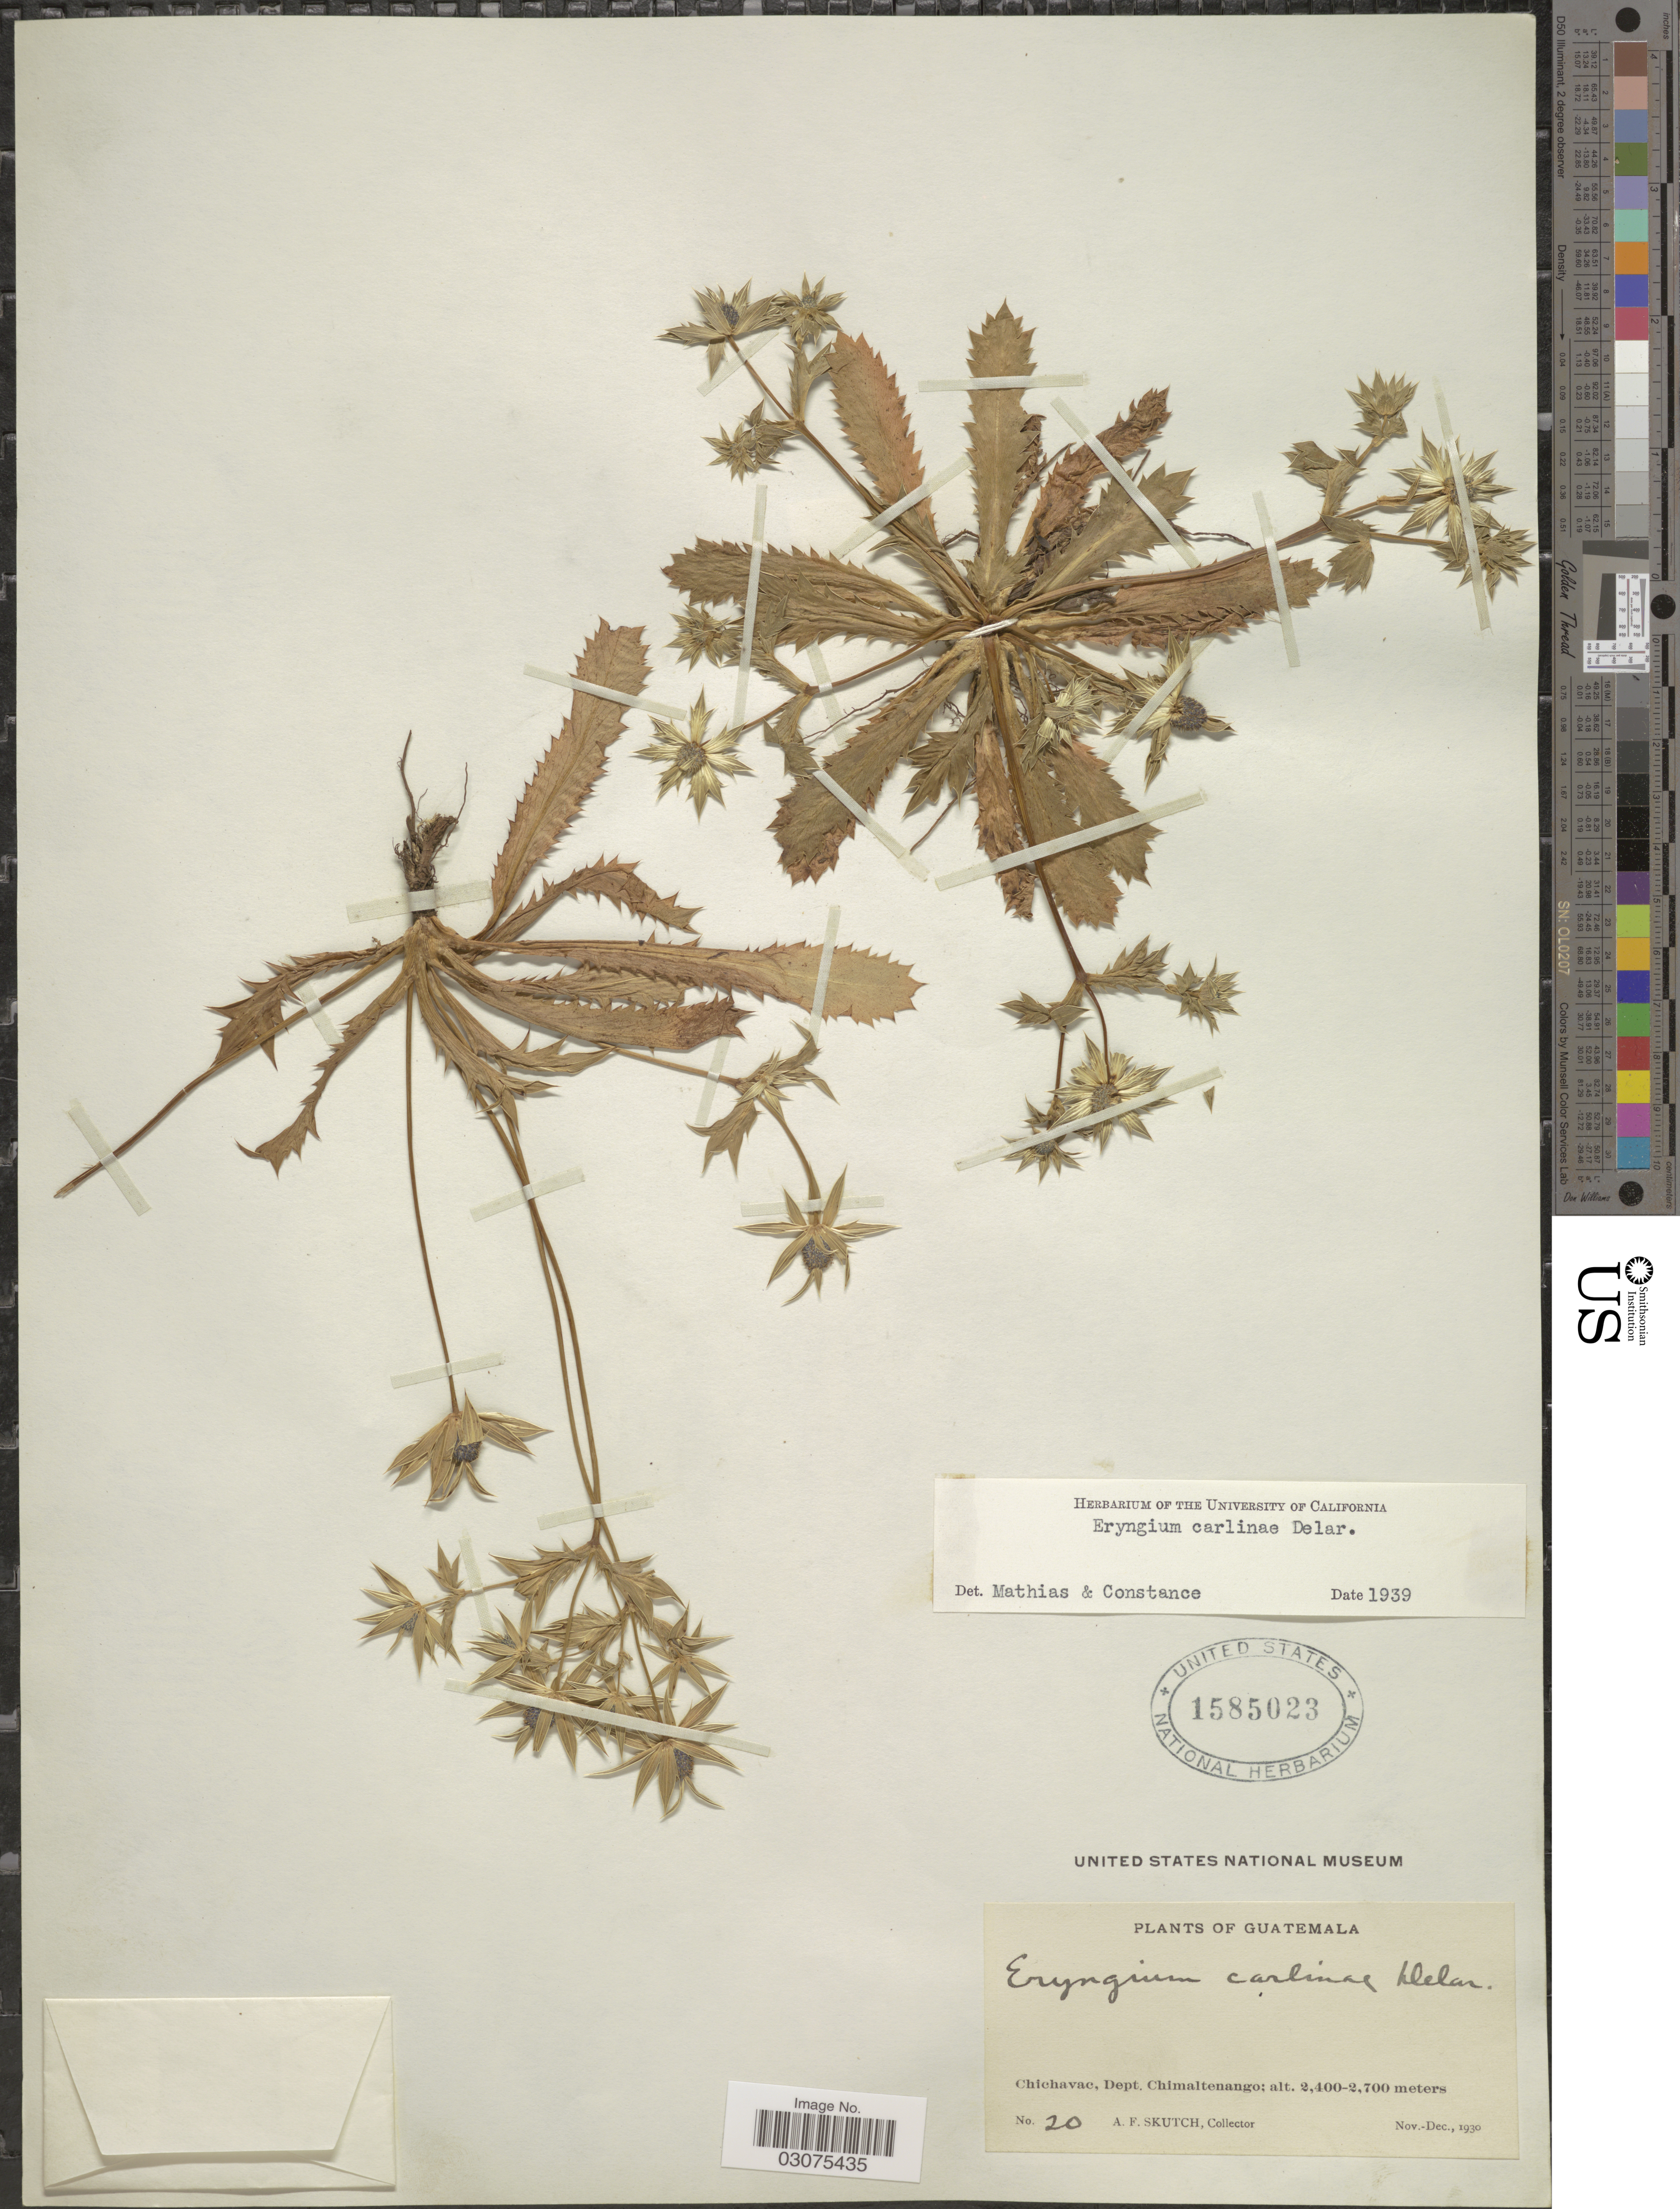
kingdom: Plantae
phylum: Tracheophyta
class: Magnoliopsida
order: Apiales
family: Apiaceae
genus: Eryngium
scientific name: Eryngium carlinae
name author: F. Delaroche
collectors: A. F. Skutch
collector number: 20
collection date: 1930-11/1930-12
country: Guatemala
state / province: Chimaltenango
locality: Chichavac, Dept. Chimaltenango.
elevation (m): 2400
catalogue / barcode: US 1585023